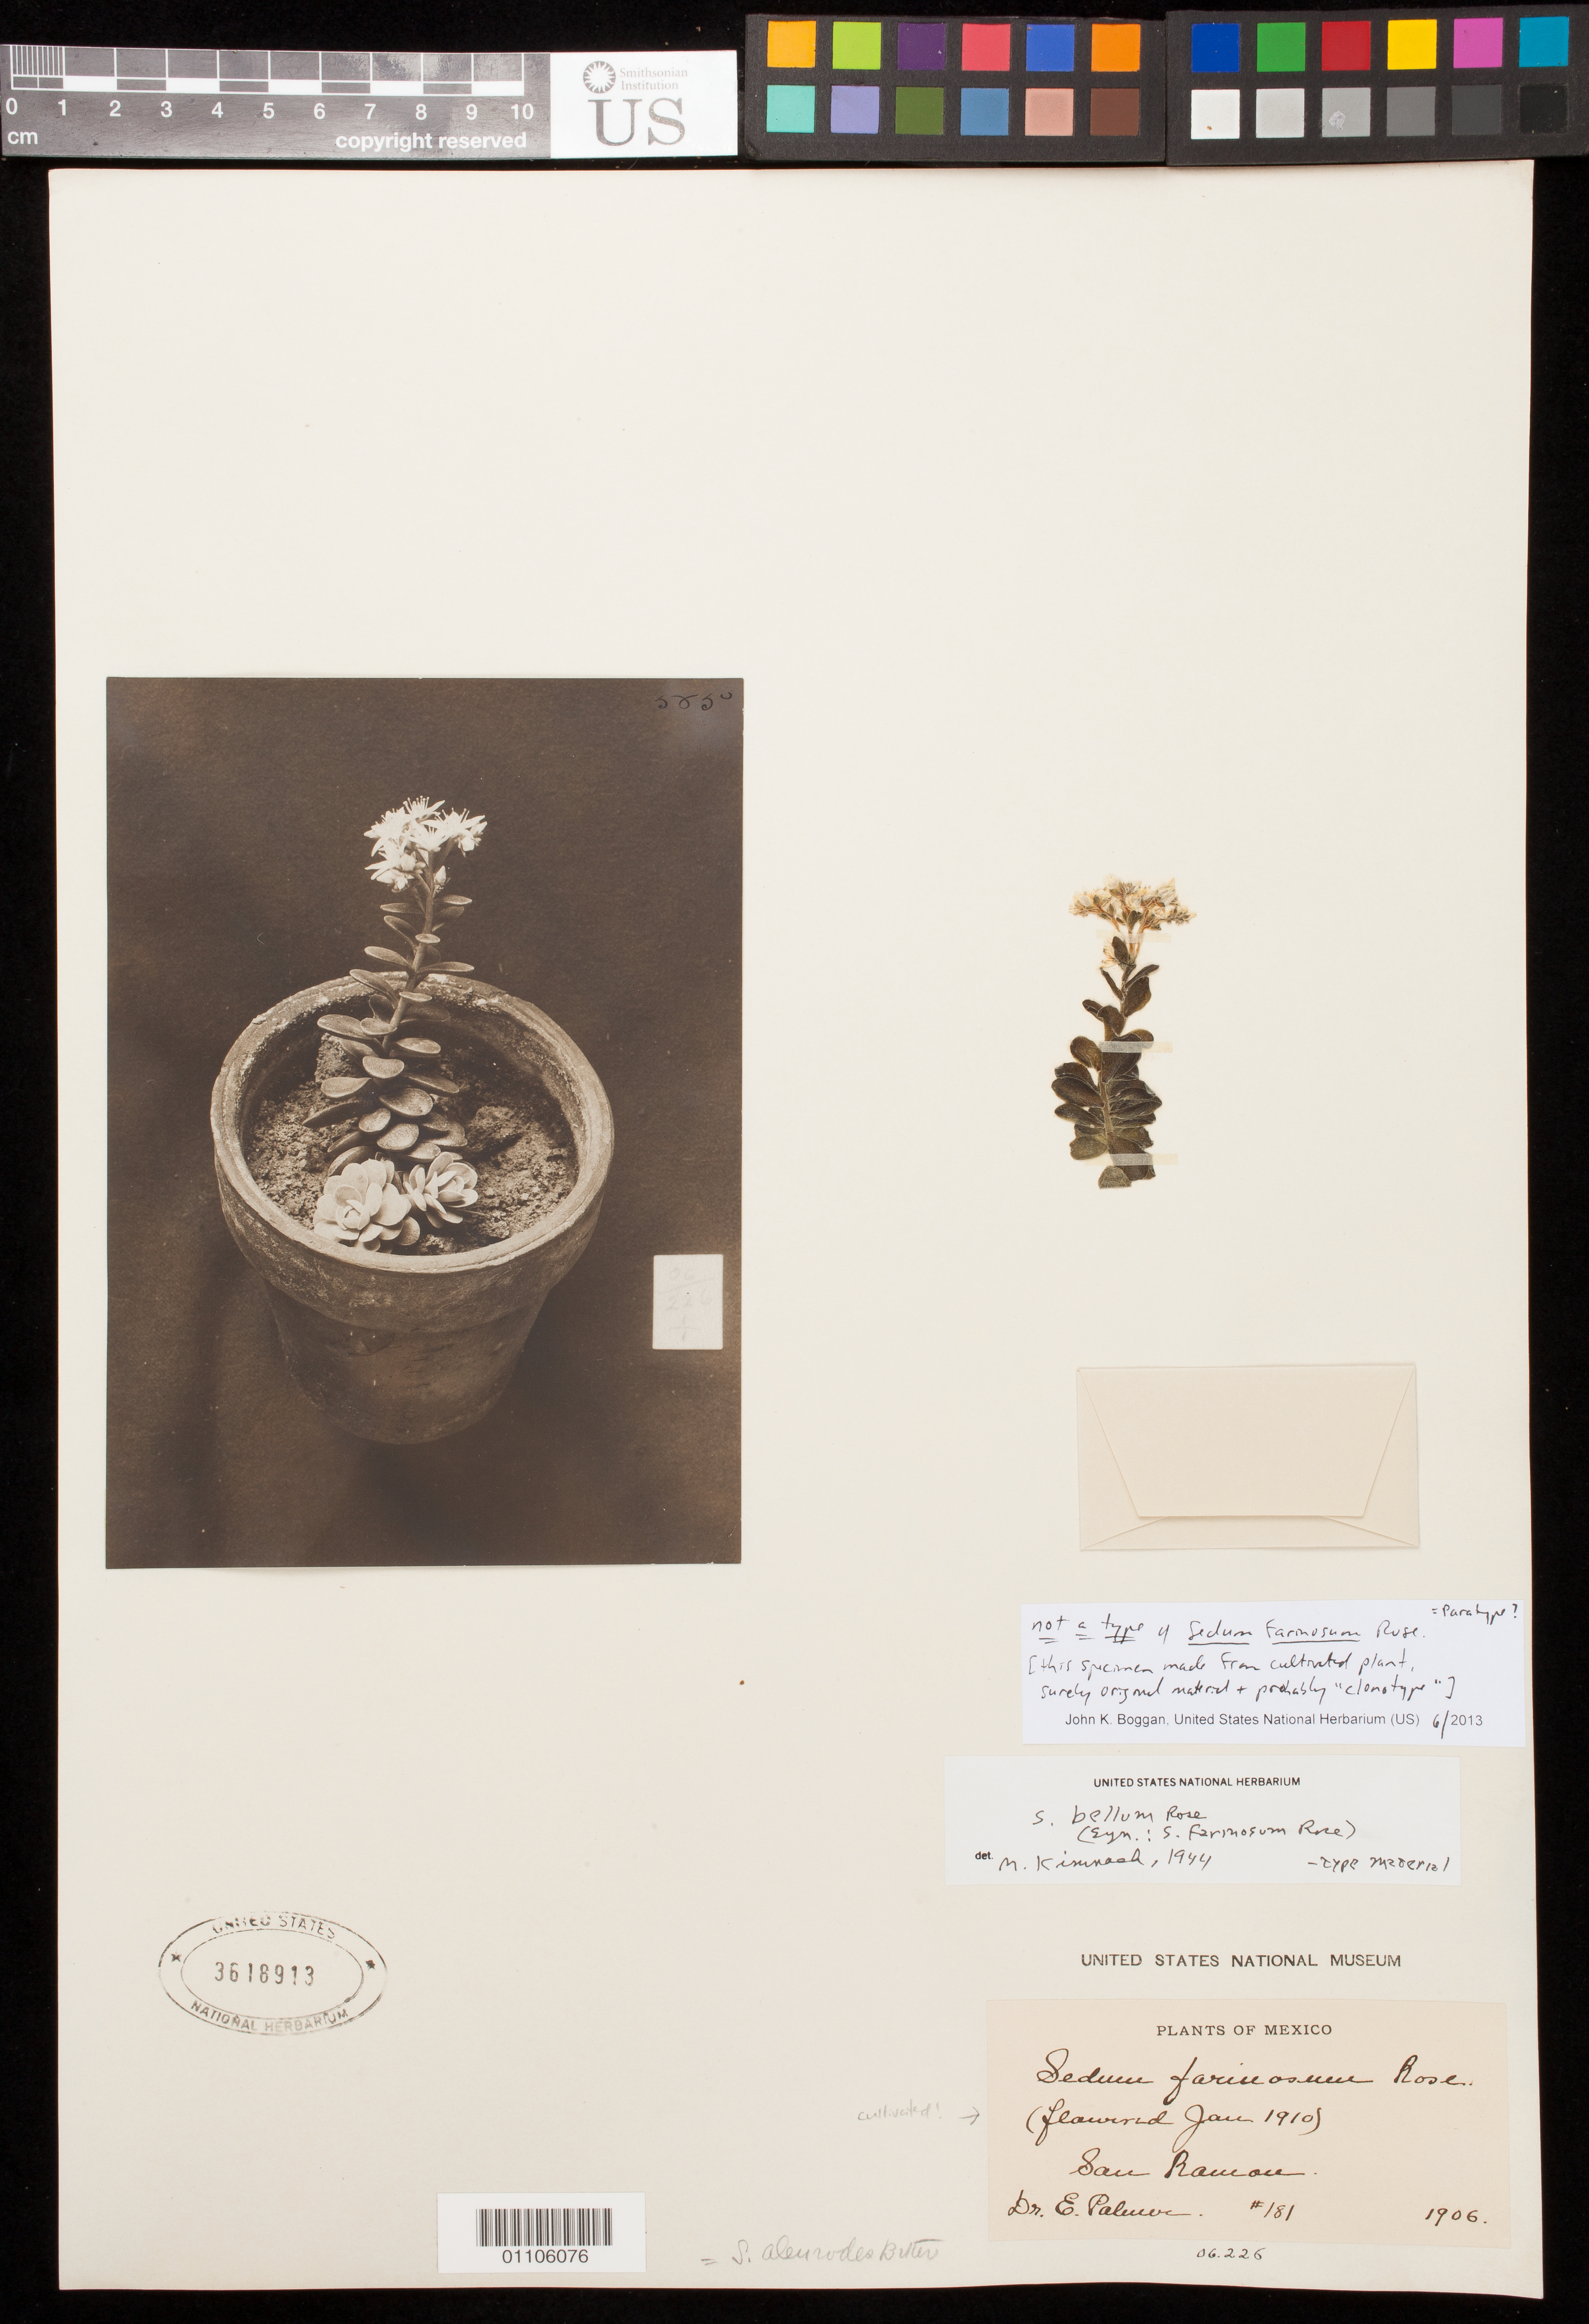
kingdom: Plantae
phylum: Tracheophyta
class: Magnoliopsida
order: Saxifragales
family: Crassulaceae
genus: Sedum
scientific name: Sedum farinosum Rose, nom. illeg.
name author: Rose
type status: Paratype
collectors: E. Palmer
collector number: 181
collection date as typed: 21 Apr 1906 to 18 May 1906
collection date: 1906-04-21/1906-05-18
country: Mexico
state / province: Durango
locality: San Ramón, Durango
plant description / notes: Specimen apparently made from cultivated plant, "flowered Jan. 1910". Annotated by M. Kimnach (1944) as "type material" but not a duplicate of the holotype, which was designated explicitly in protologue by USNH sheet number (571201).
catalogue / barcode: US 3618913